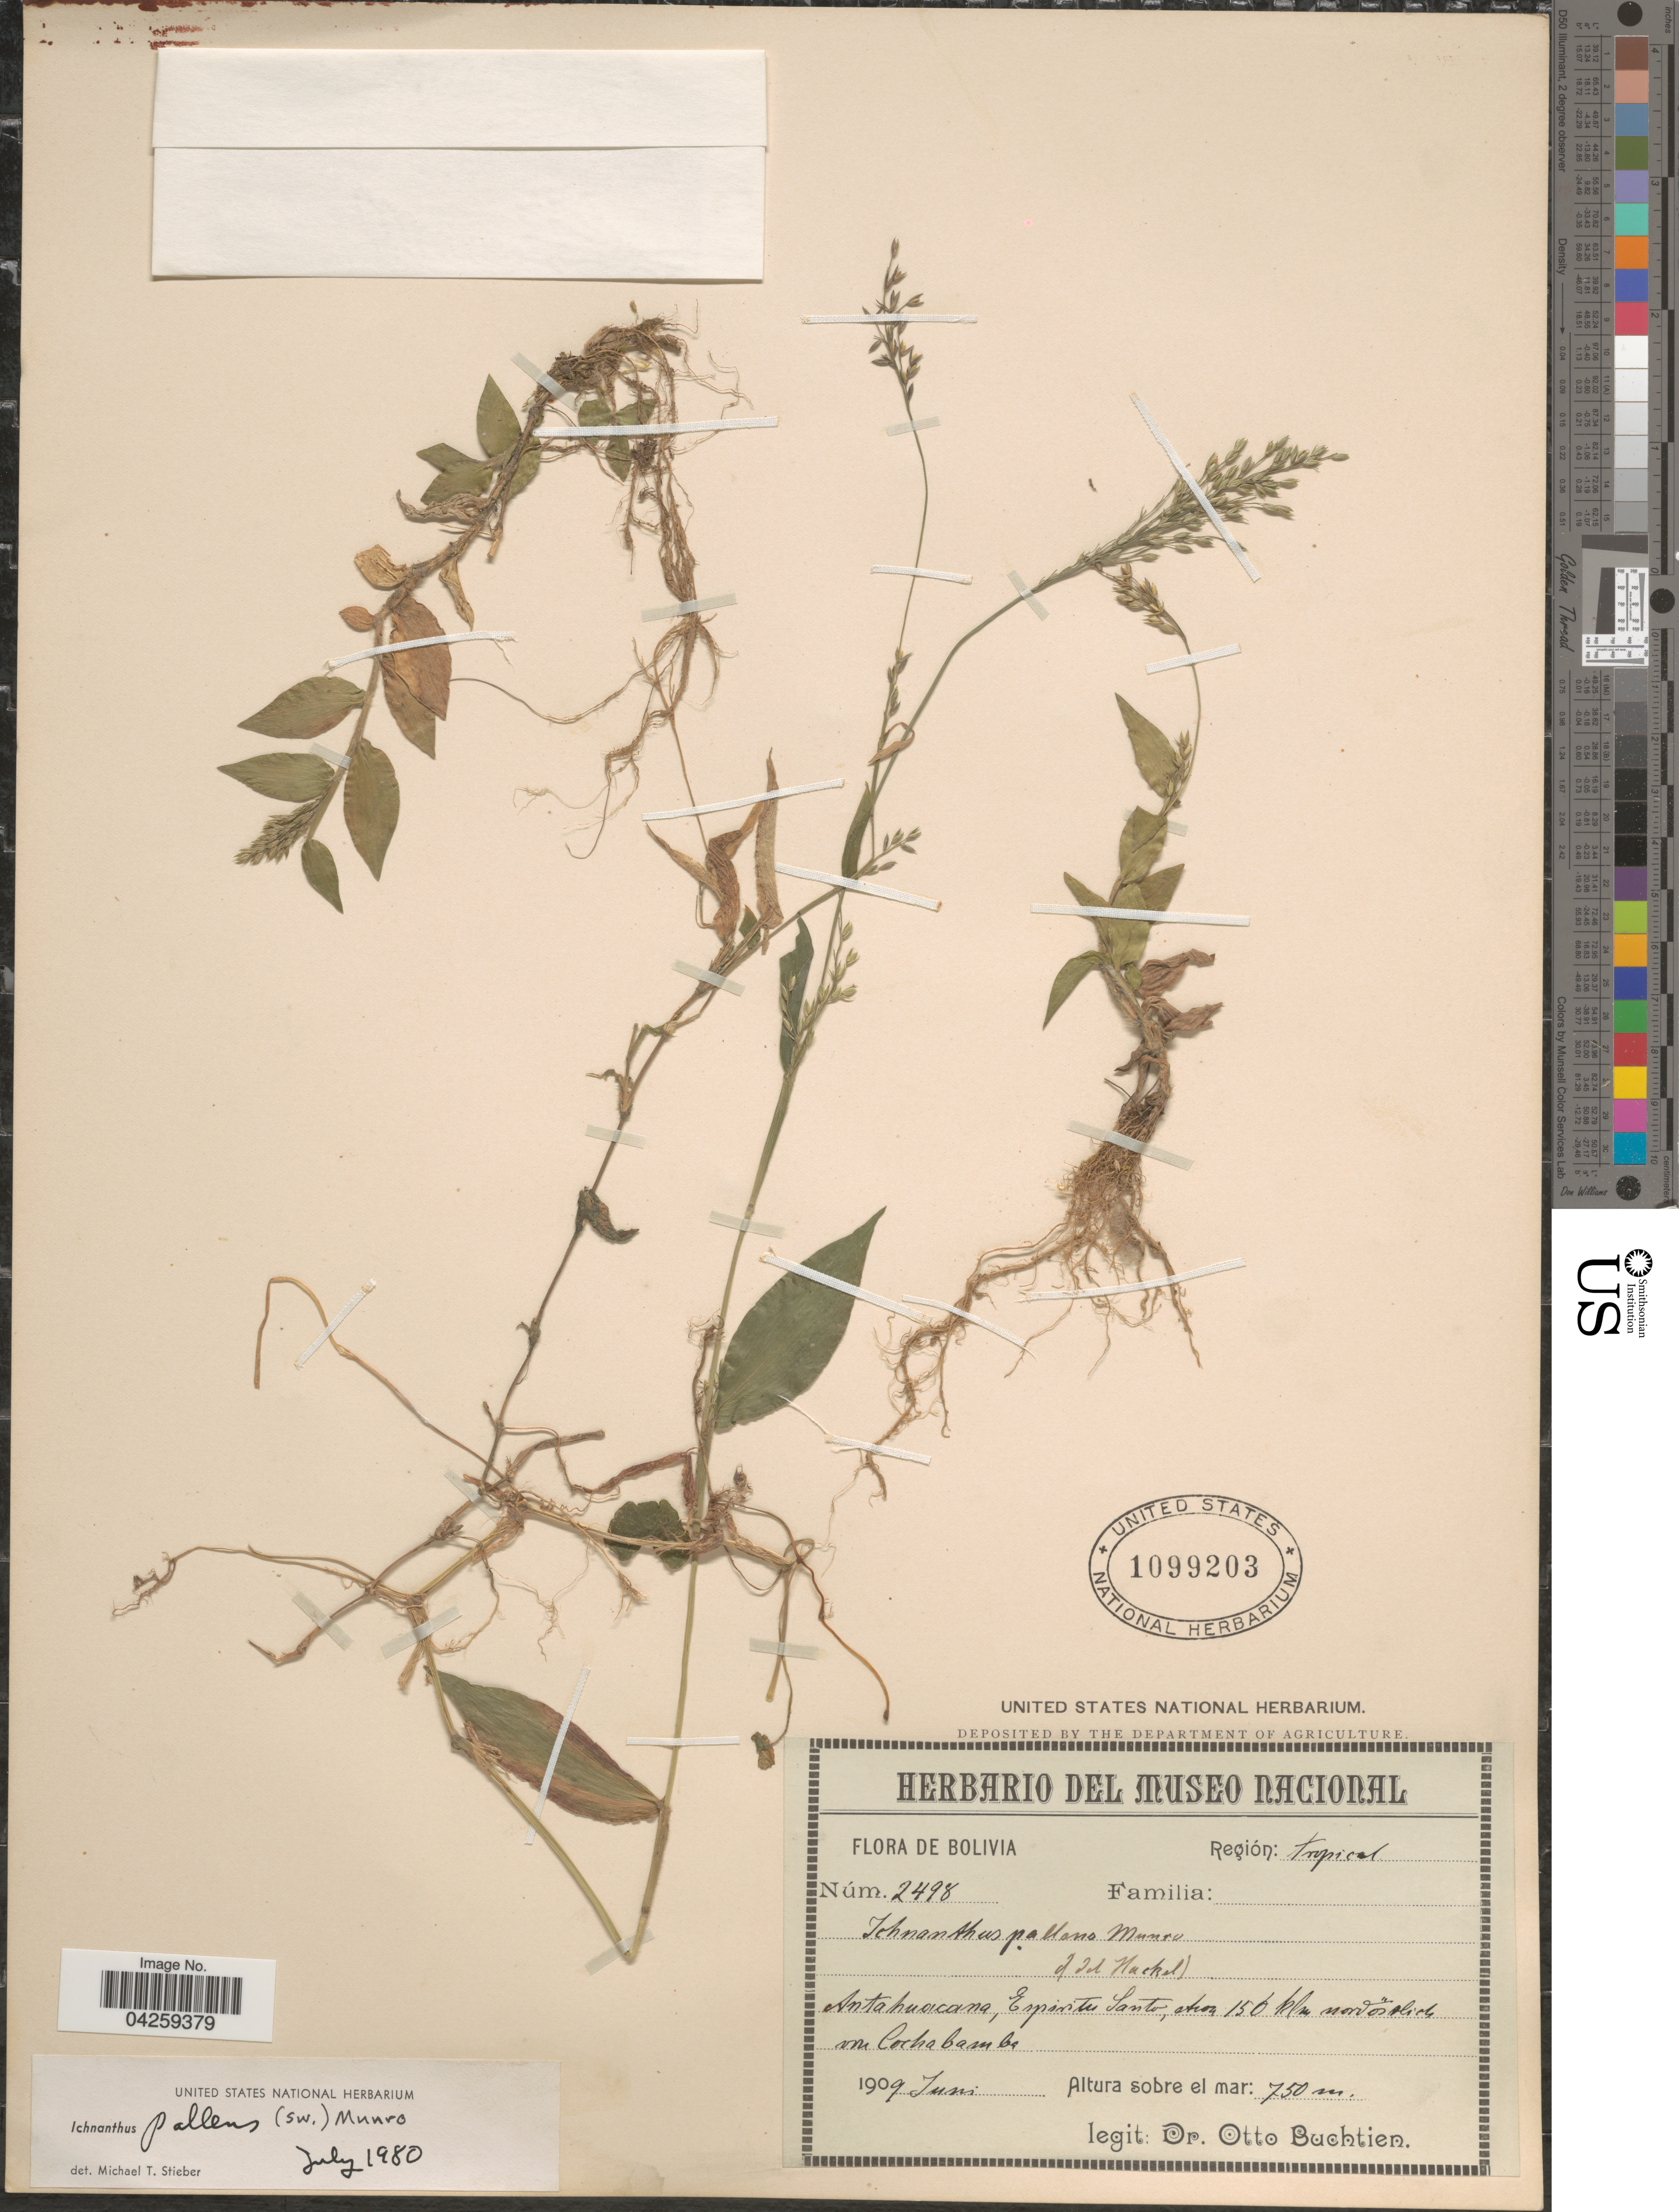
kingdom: Plantae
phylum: Tracheophyta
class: Liliopsida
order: Poales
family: Poaceae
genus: Ichnanthus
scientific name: Ichnanthus pallens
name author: (Sw.) Munro ex Benth.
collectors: O. Buchtien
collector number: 2498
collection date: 1909-06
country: Bolivia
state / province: Cochabamba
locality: Región: tropical. Antahuacana, Espiritu Santo, anos 150 klm nordöstlich von Cochabamba.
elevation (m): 750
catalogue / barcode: US 1099203